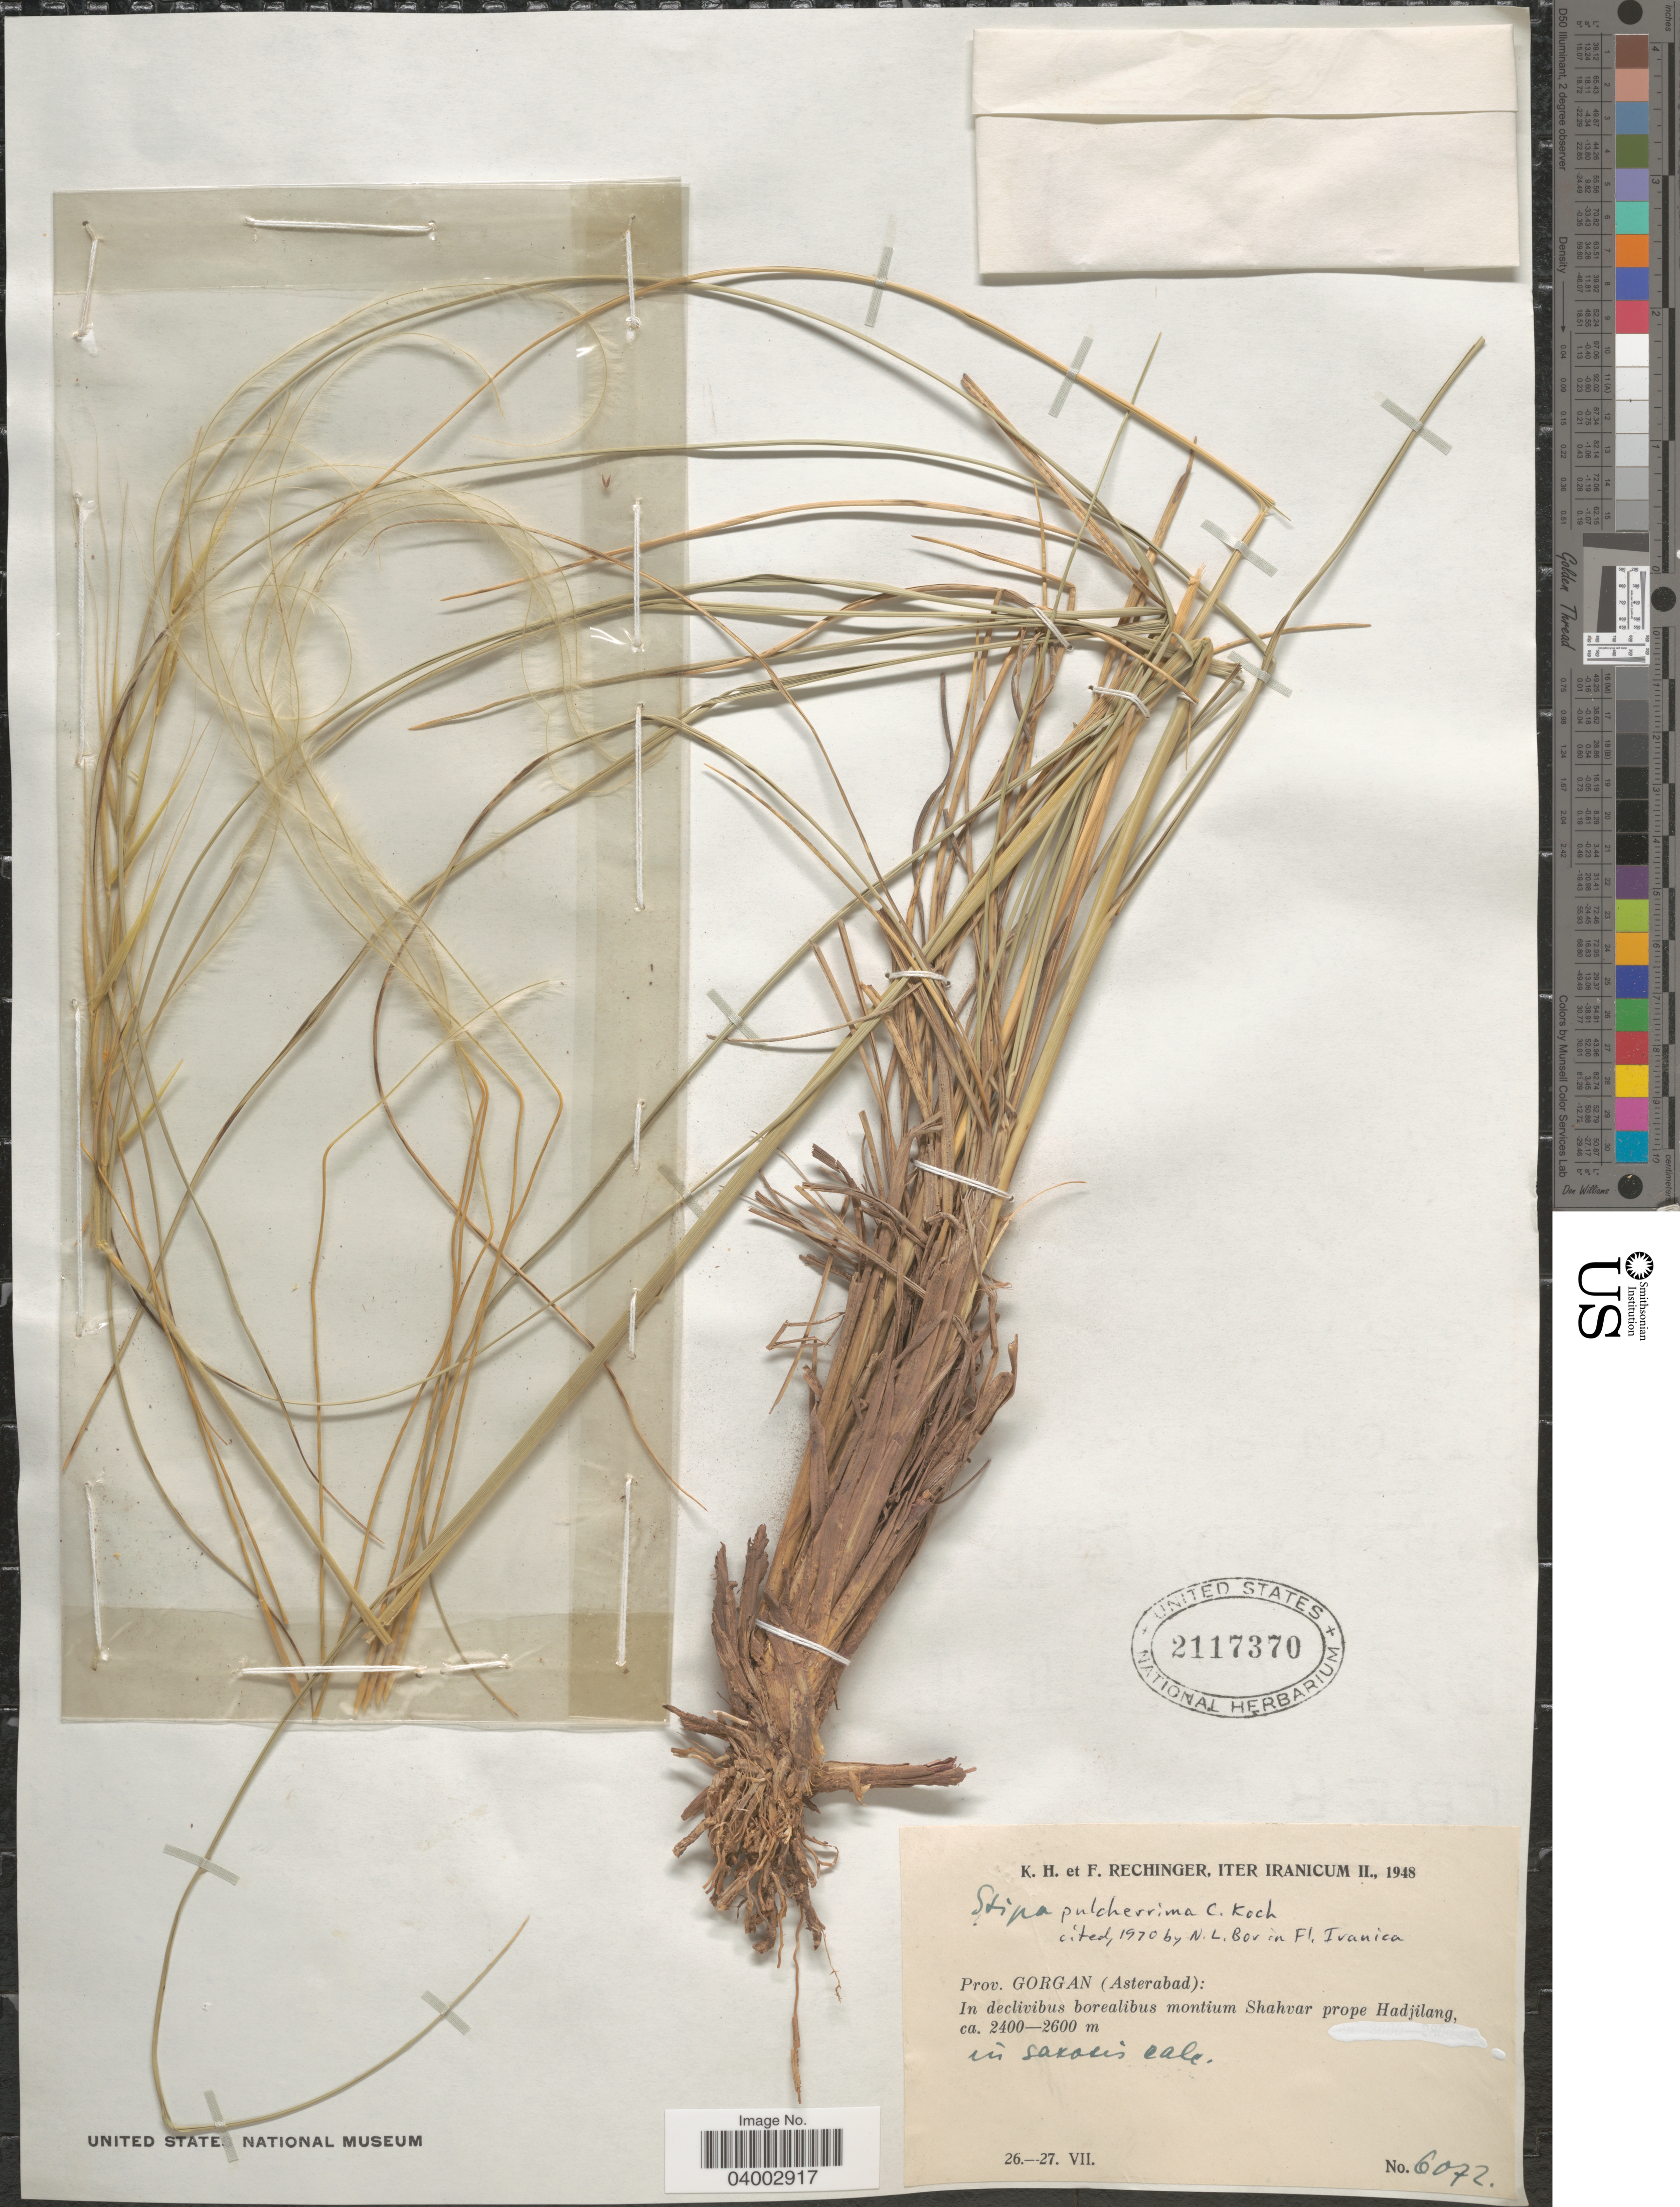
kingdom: Plantae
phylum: Tracheophyta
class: Liliopsida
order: Poales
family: Poaceae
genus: Stipa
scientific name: Stipa pulcherrima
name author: K. Koch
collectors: K. H. Rechinger & F. Rechinger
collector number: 6072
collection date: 1948-07-26/1948-07-27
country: Iran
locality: Prov. Gorgan (Asterabad): In declivibus borealibus montium Shahvar prope Hadjilang.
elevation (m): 2400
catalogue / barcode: US 2117370